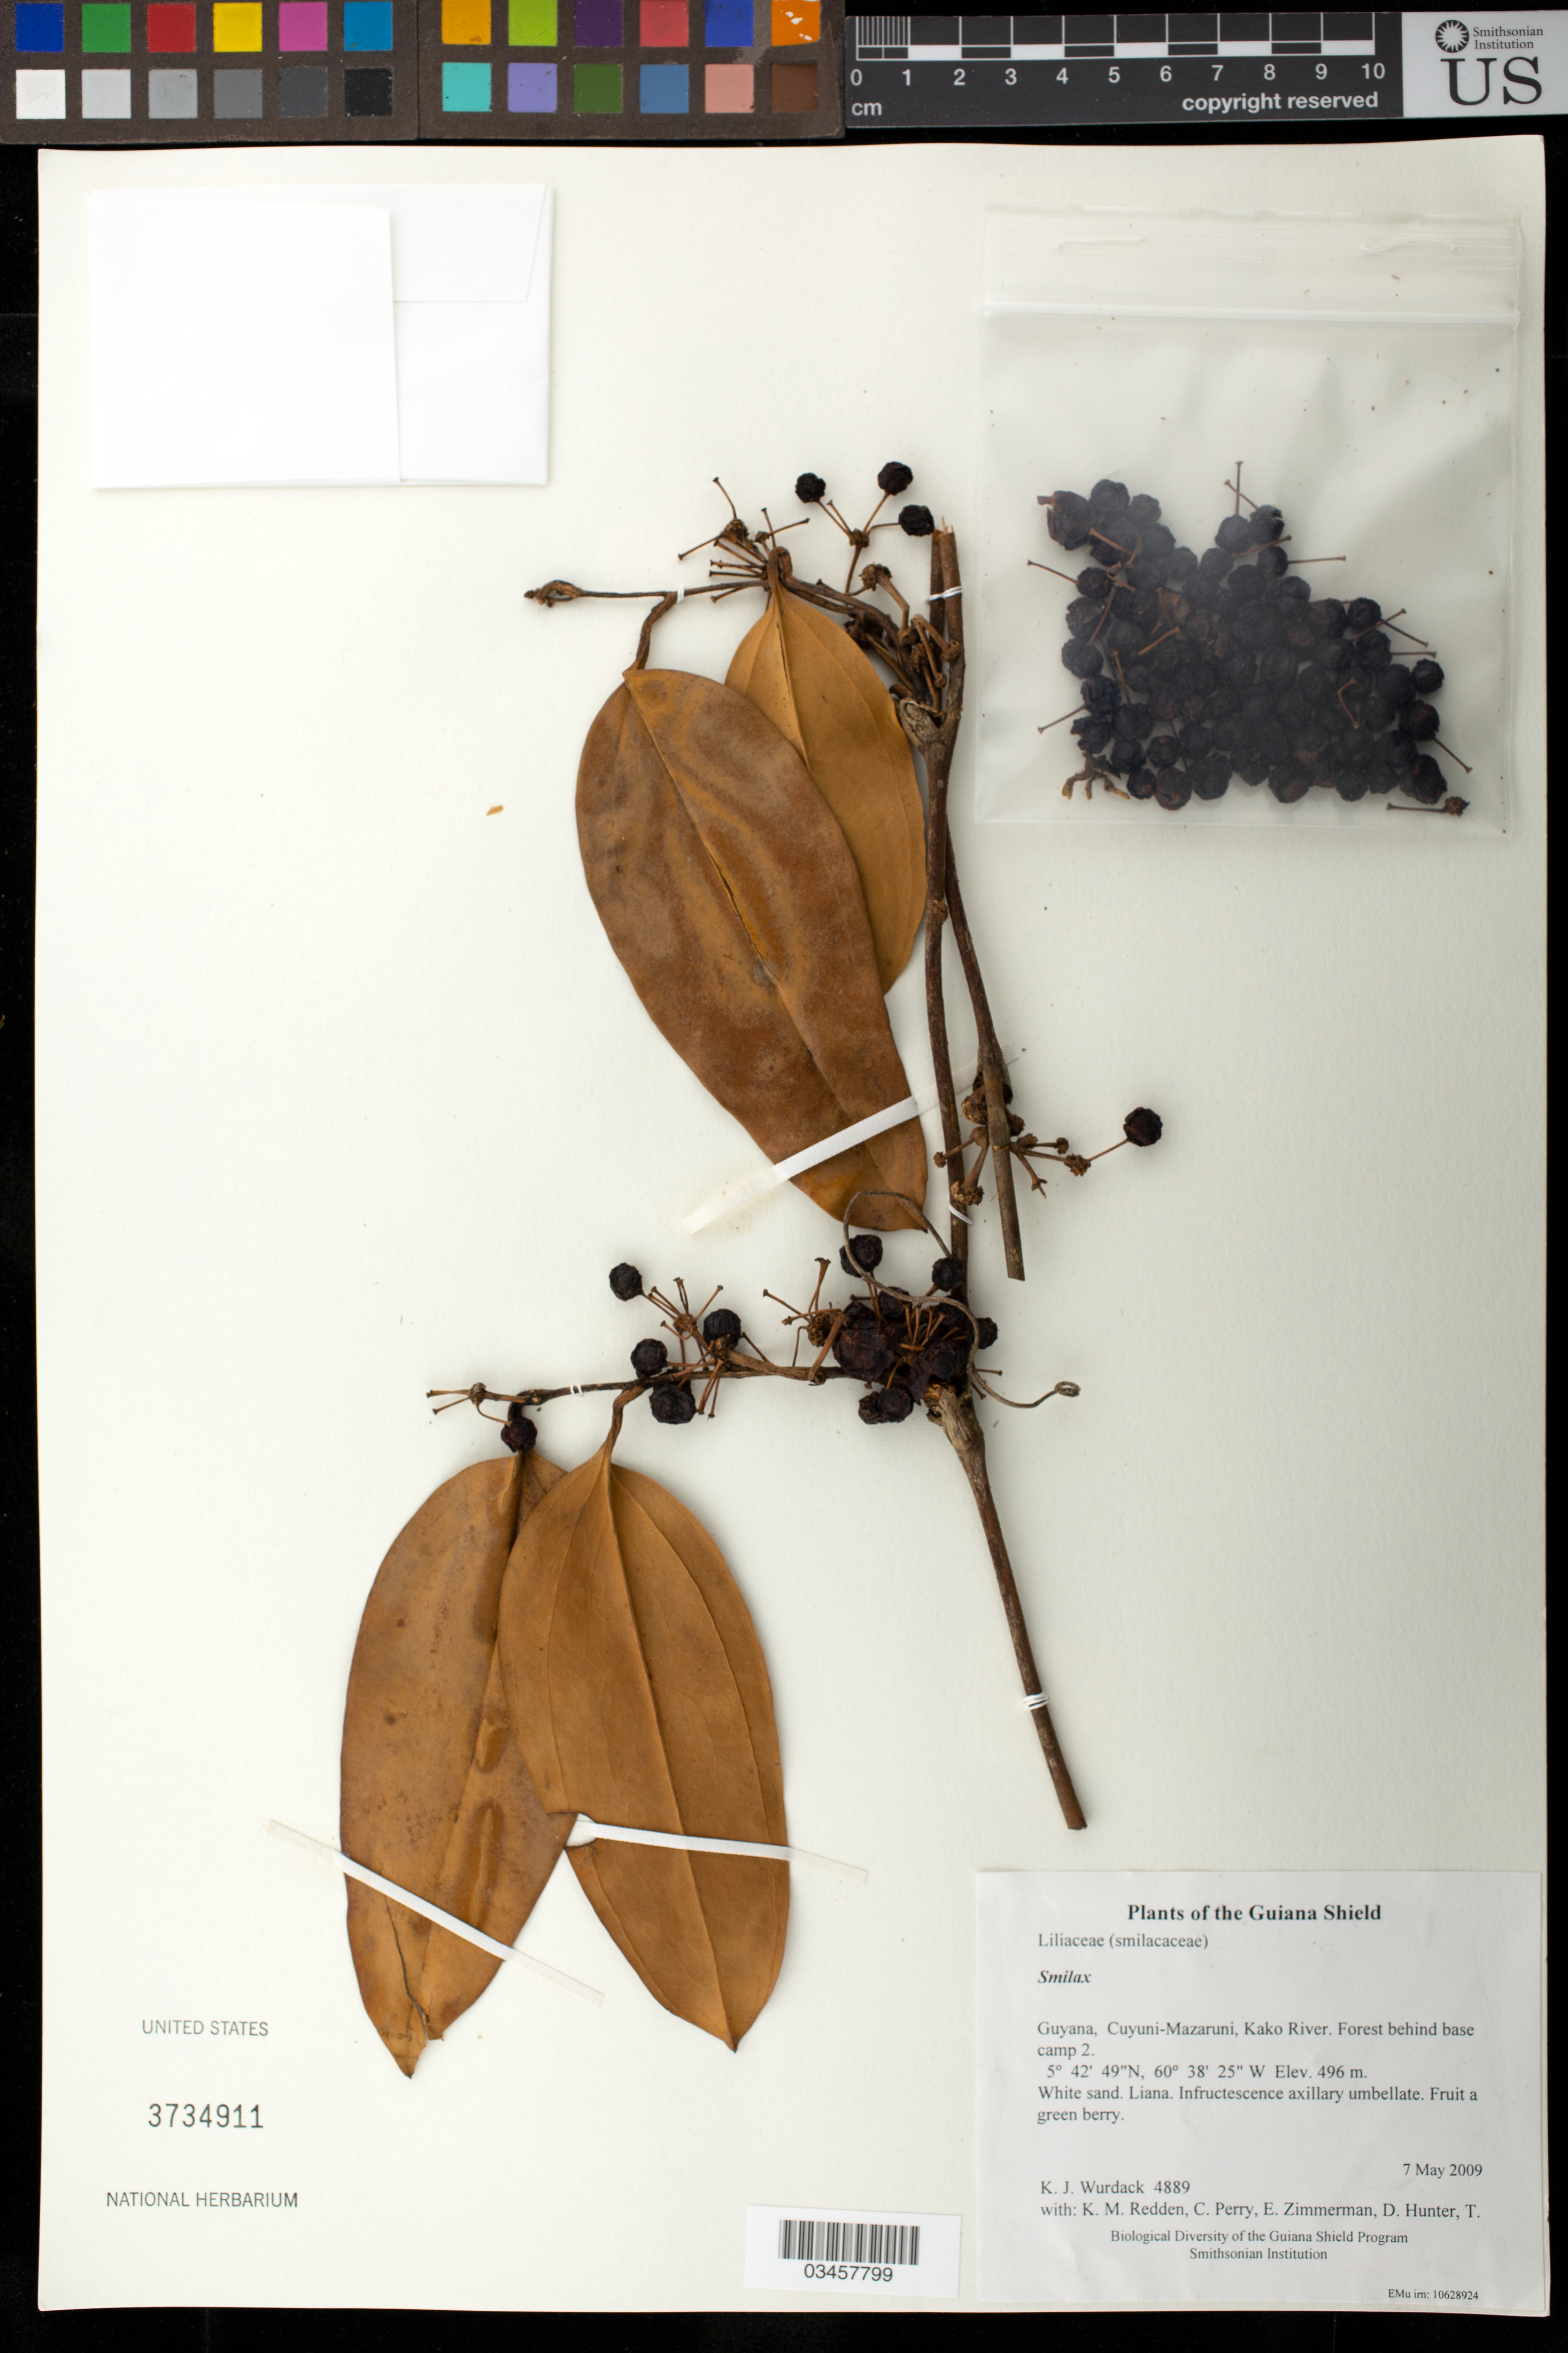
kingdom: Plantae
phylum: Tracheophyta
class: Liliopsida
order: Liliales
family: Smilacaceae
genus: Smilax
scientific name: Smilax sp.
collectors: K. Wurdack, K. M. Redden, C. Perry, E. Zimmerman, D. Hunter, T. Hunter & V. Roland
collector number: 4889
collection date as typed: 7 May 2009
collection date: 2009-05-07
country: Guyana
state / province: Cuyuni-Mazaruni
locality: Kako River. Forest behind base camp 2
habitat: White sand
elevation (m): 496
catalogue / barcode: US 3734911